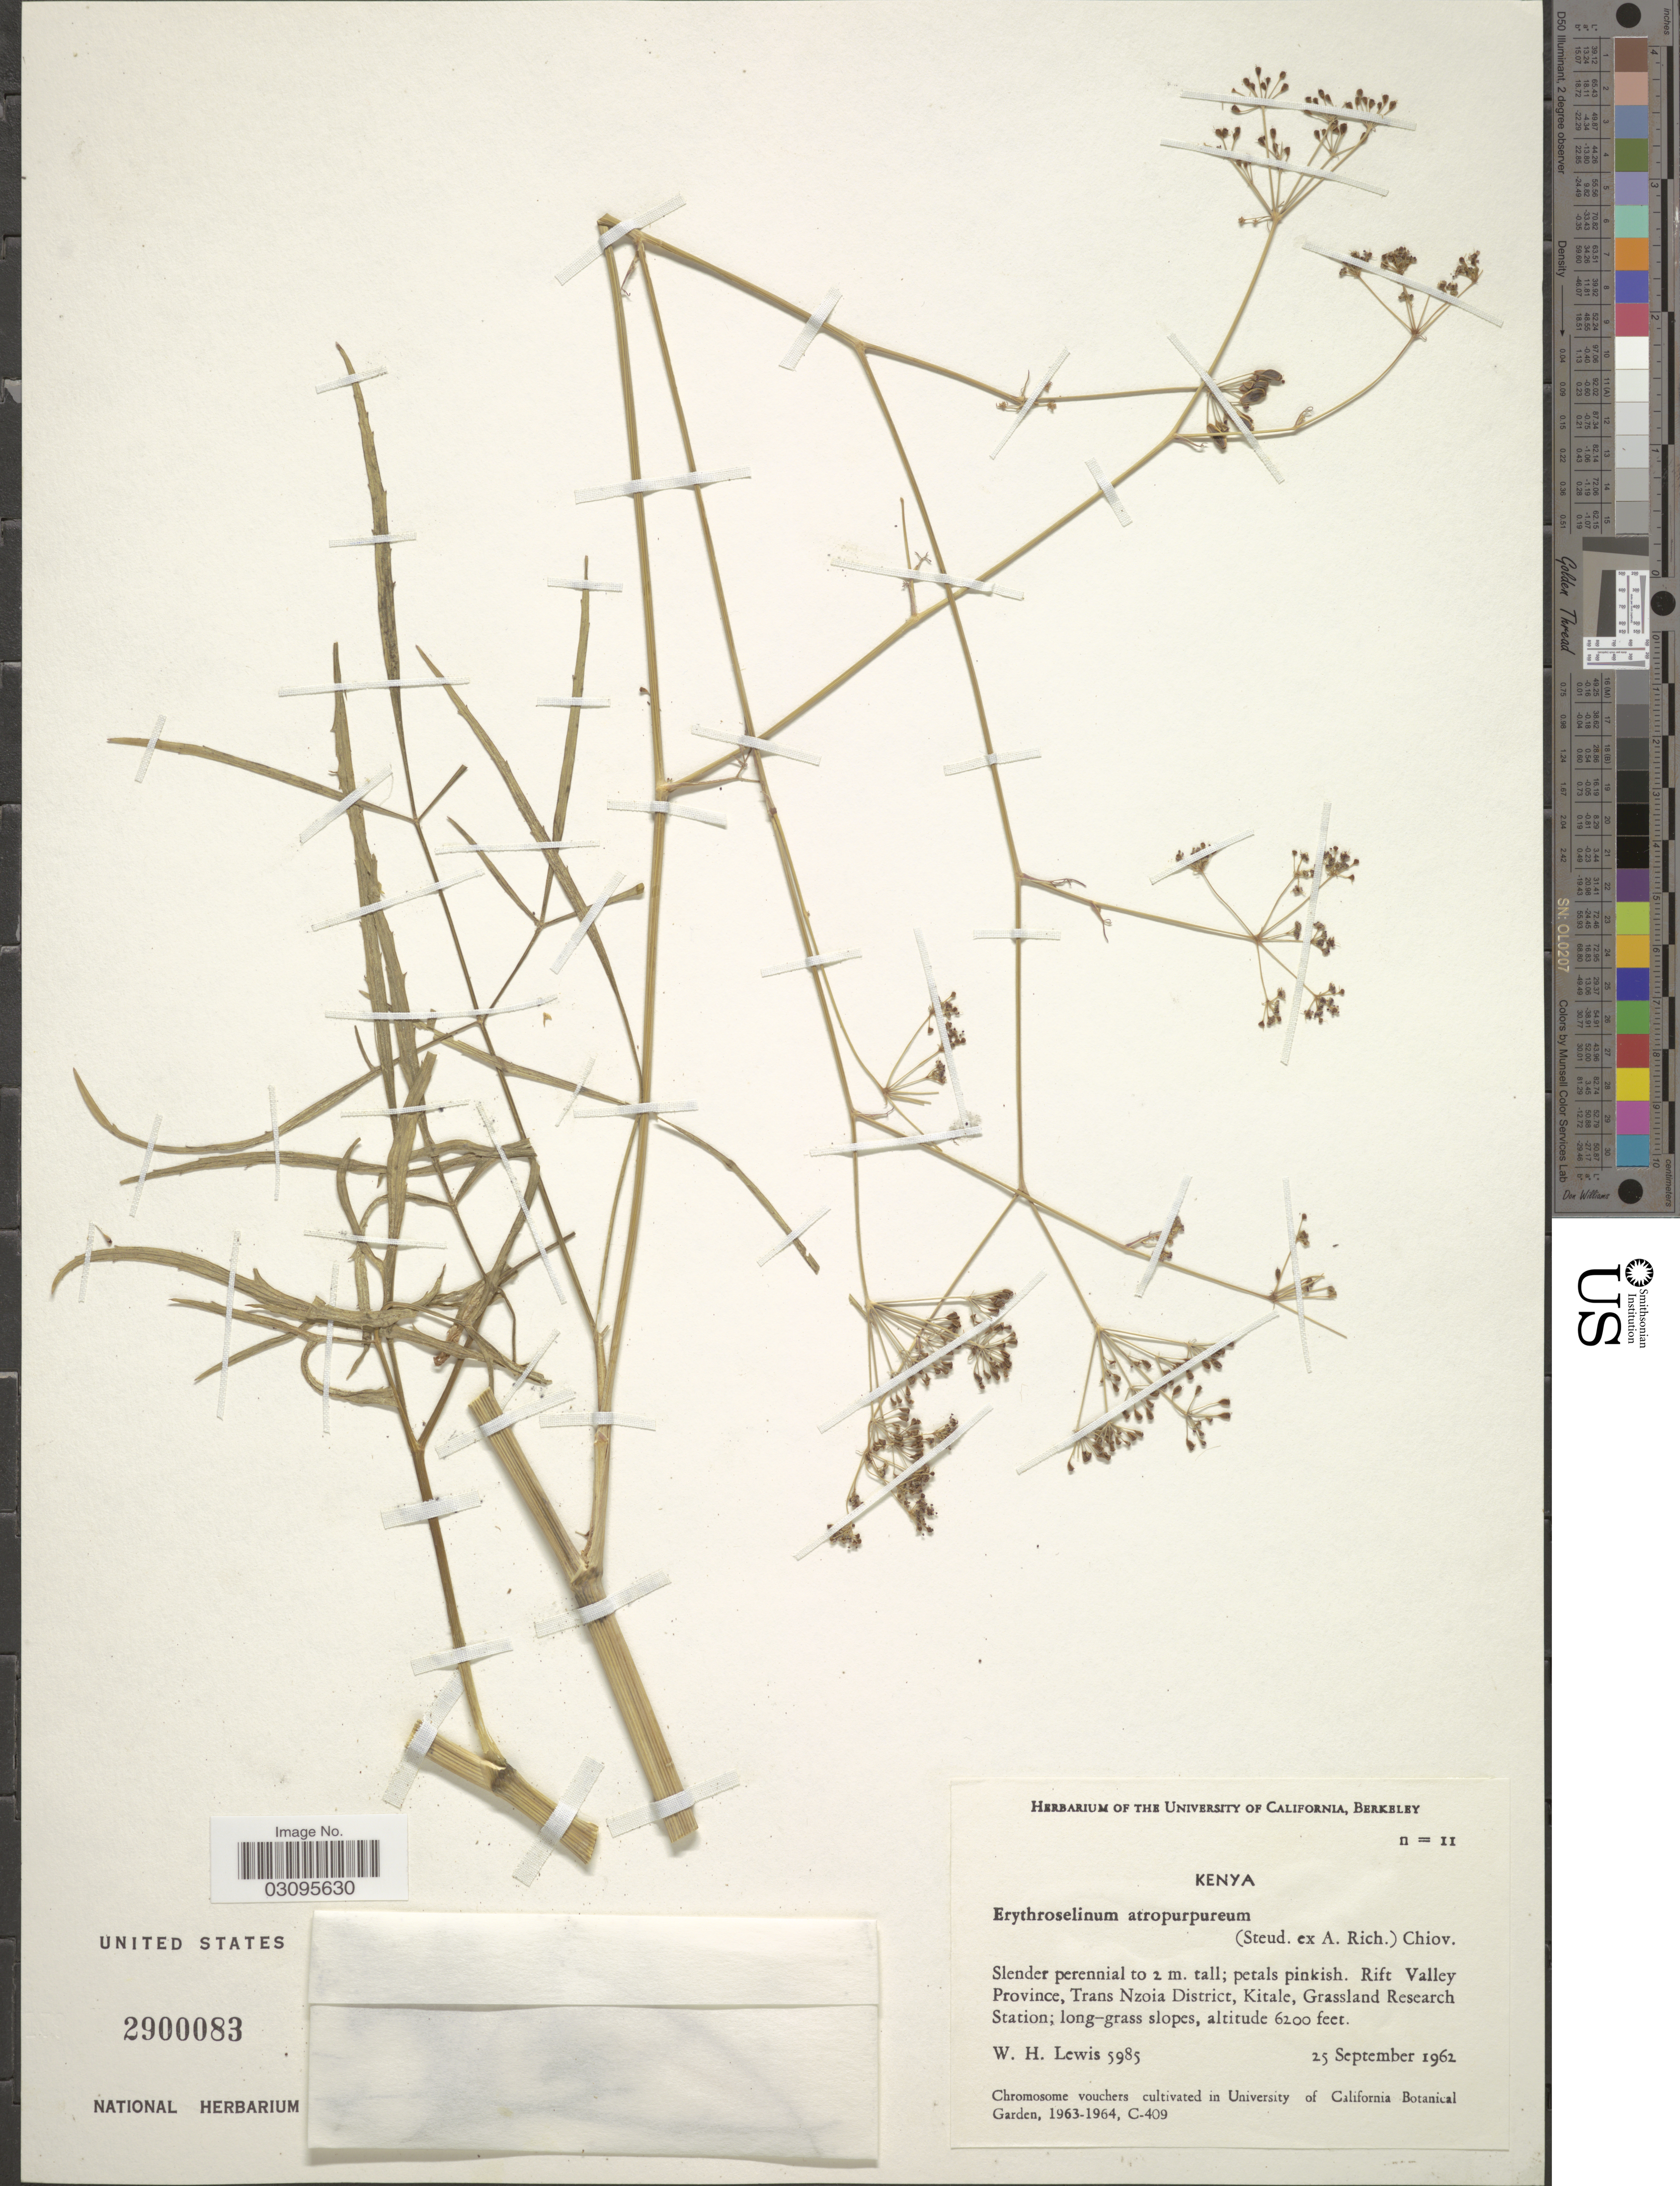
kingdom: Plantae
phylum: Tracheophyta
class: Magnoliopsida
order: Apiales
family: Apiaceae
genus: Pastinaca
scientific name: Pastinaca atropurpurea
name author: Steud. ex A. Rich.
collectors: W. H. Lewis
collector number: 5985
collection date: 1962-09-25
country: Kenya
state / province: Trans Nzoia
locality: Rift Valley Province, Trans Nzoia District, Kitale, Grassland Research Station.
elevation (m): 1890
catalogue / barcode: US 2900083